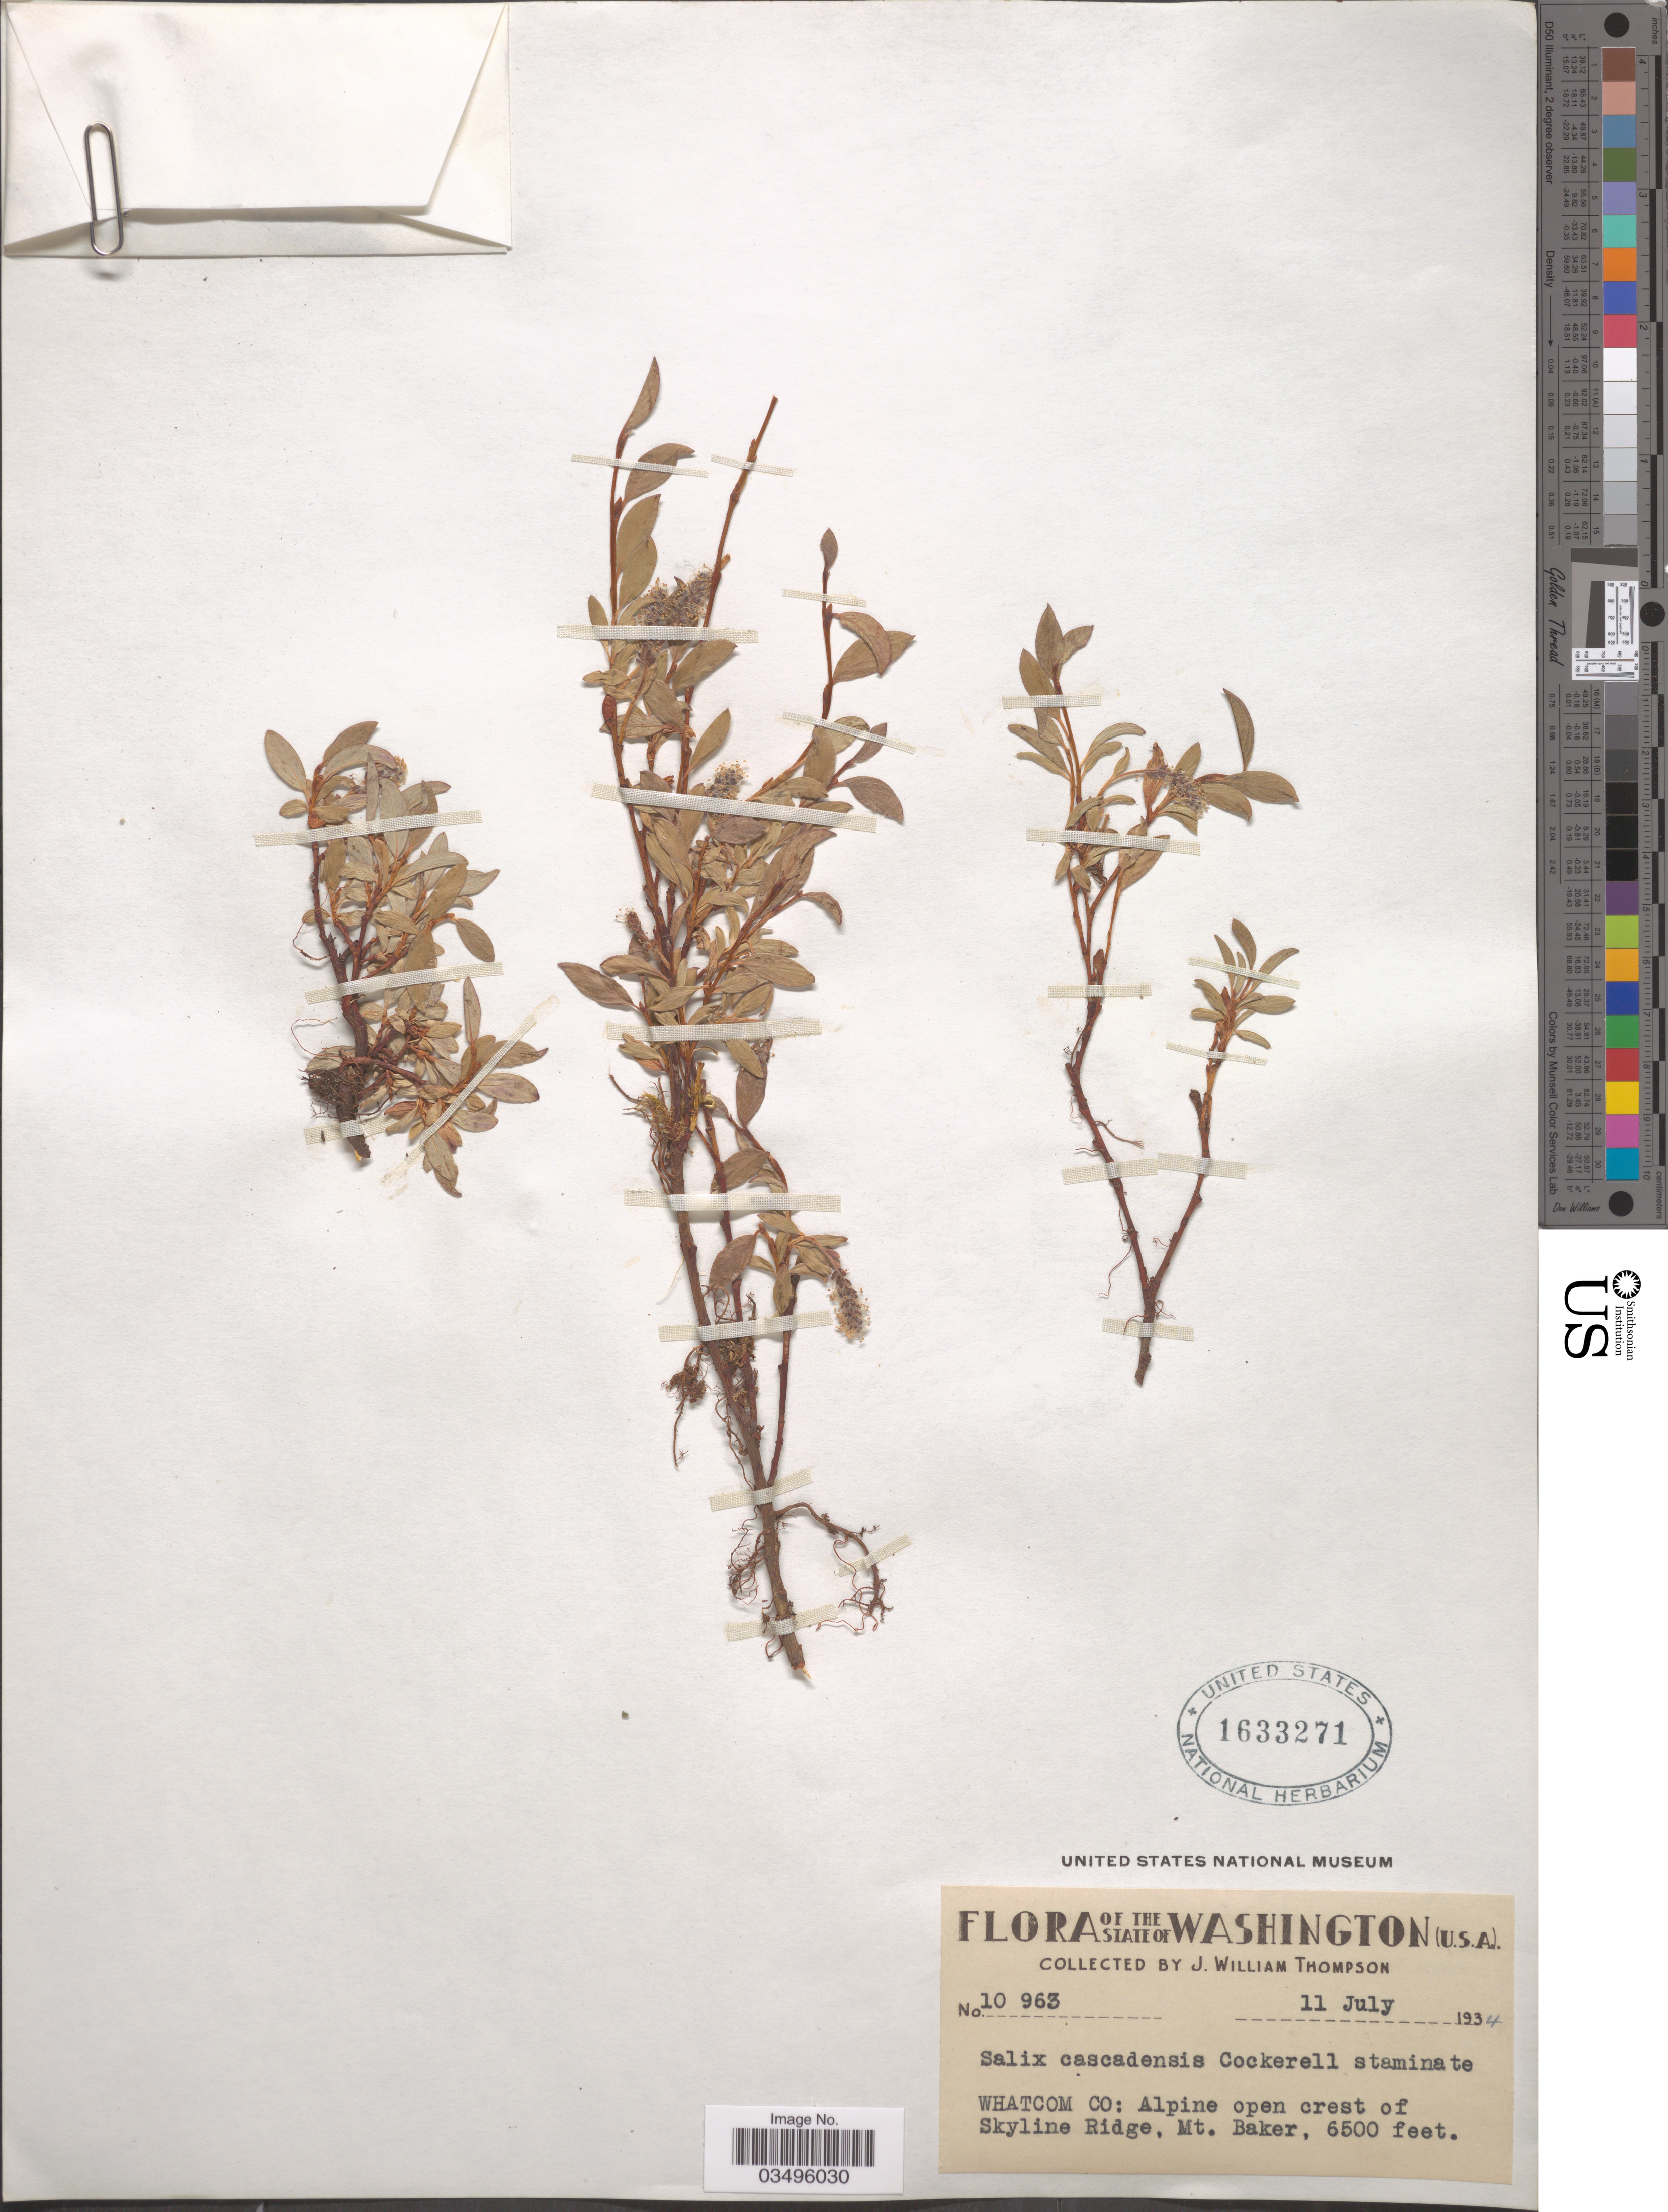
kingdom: Plantae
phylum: Tracheophyta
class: Magnoliopsida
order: Malpighiales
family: Salicaceae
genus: Salix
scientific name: Salix cascadensis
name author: Cockerell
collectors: J. W. Thompson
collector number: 10963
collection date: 1934-07-11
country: United States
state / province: Washington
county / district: Whitman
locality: Whatcom Co: Alpine open crest of Skyline Ridge, Mt. Baker.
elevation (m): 1981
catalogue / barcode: US 1633271